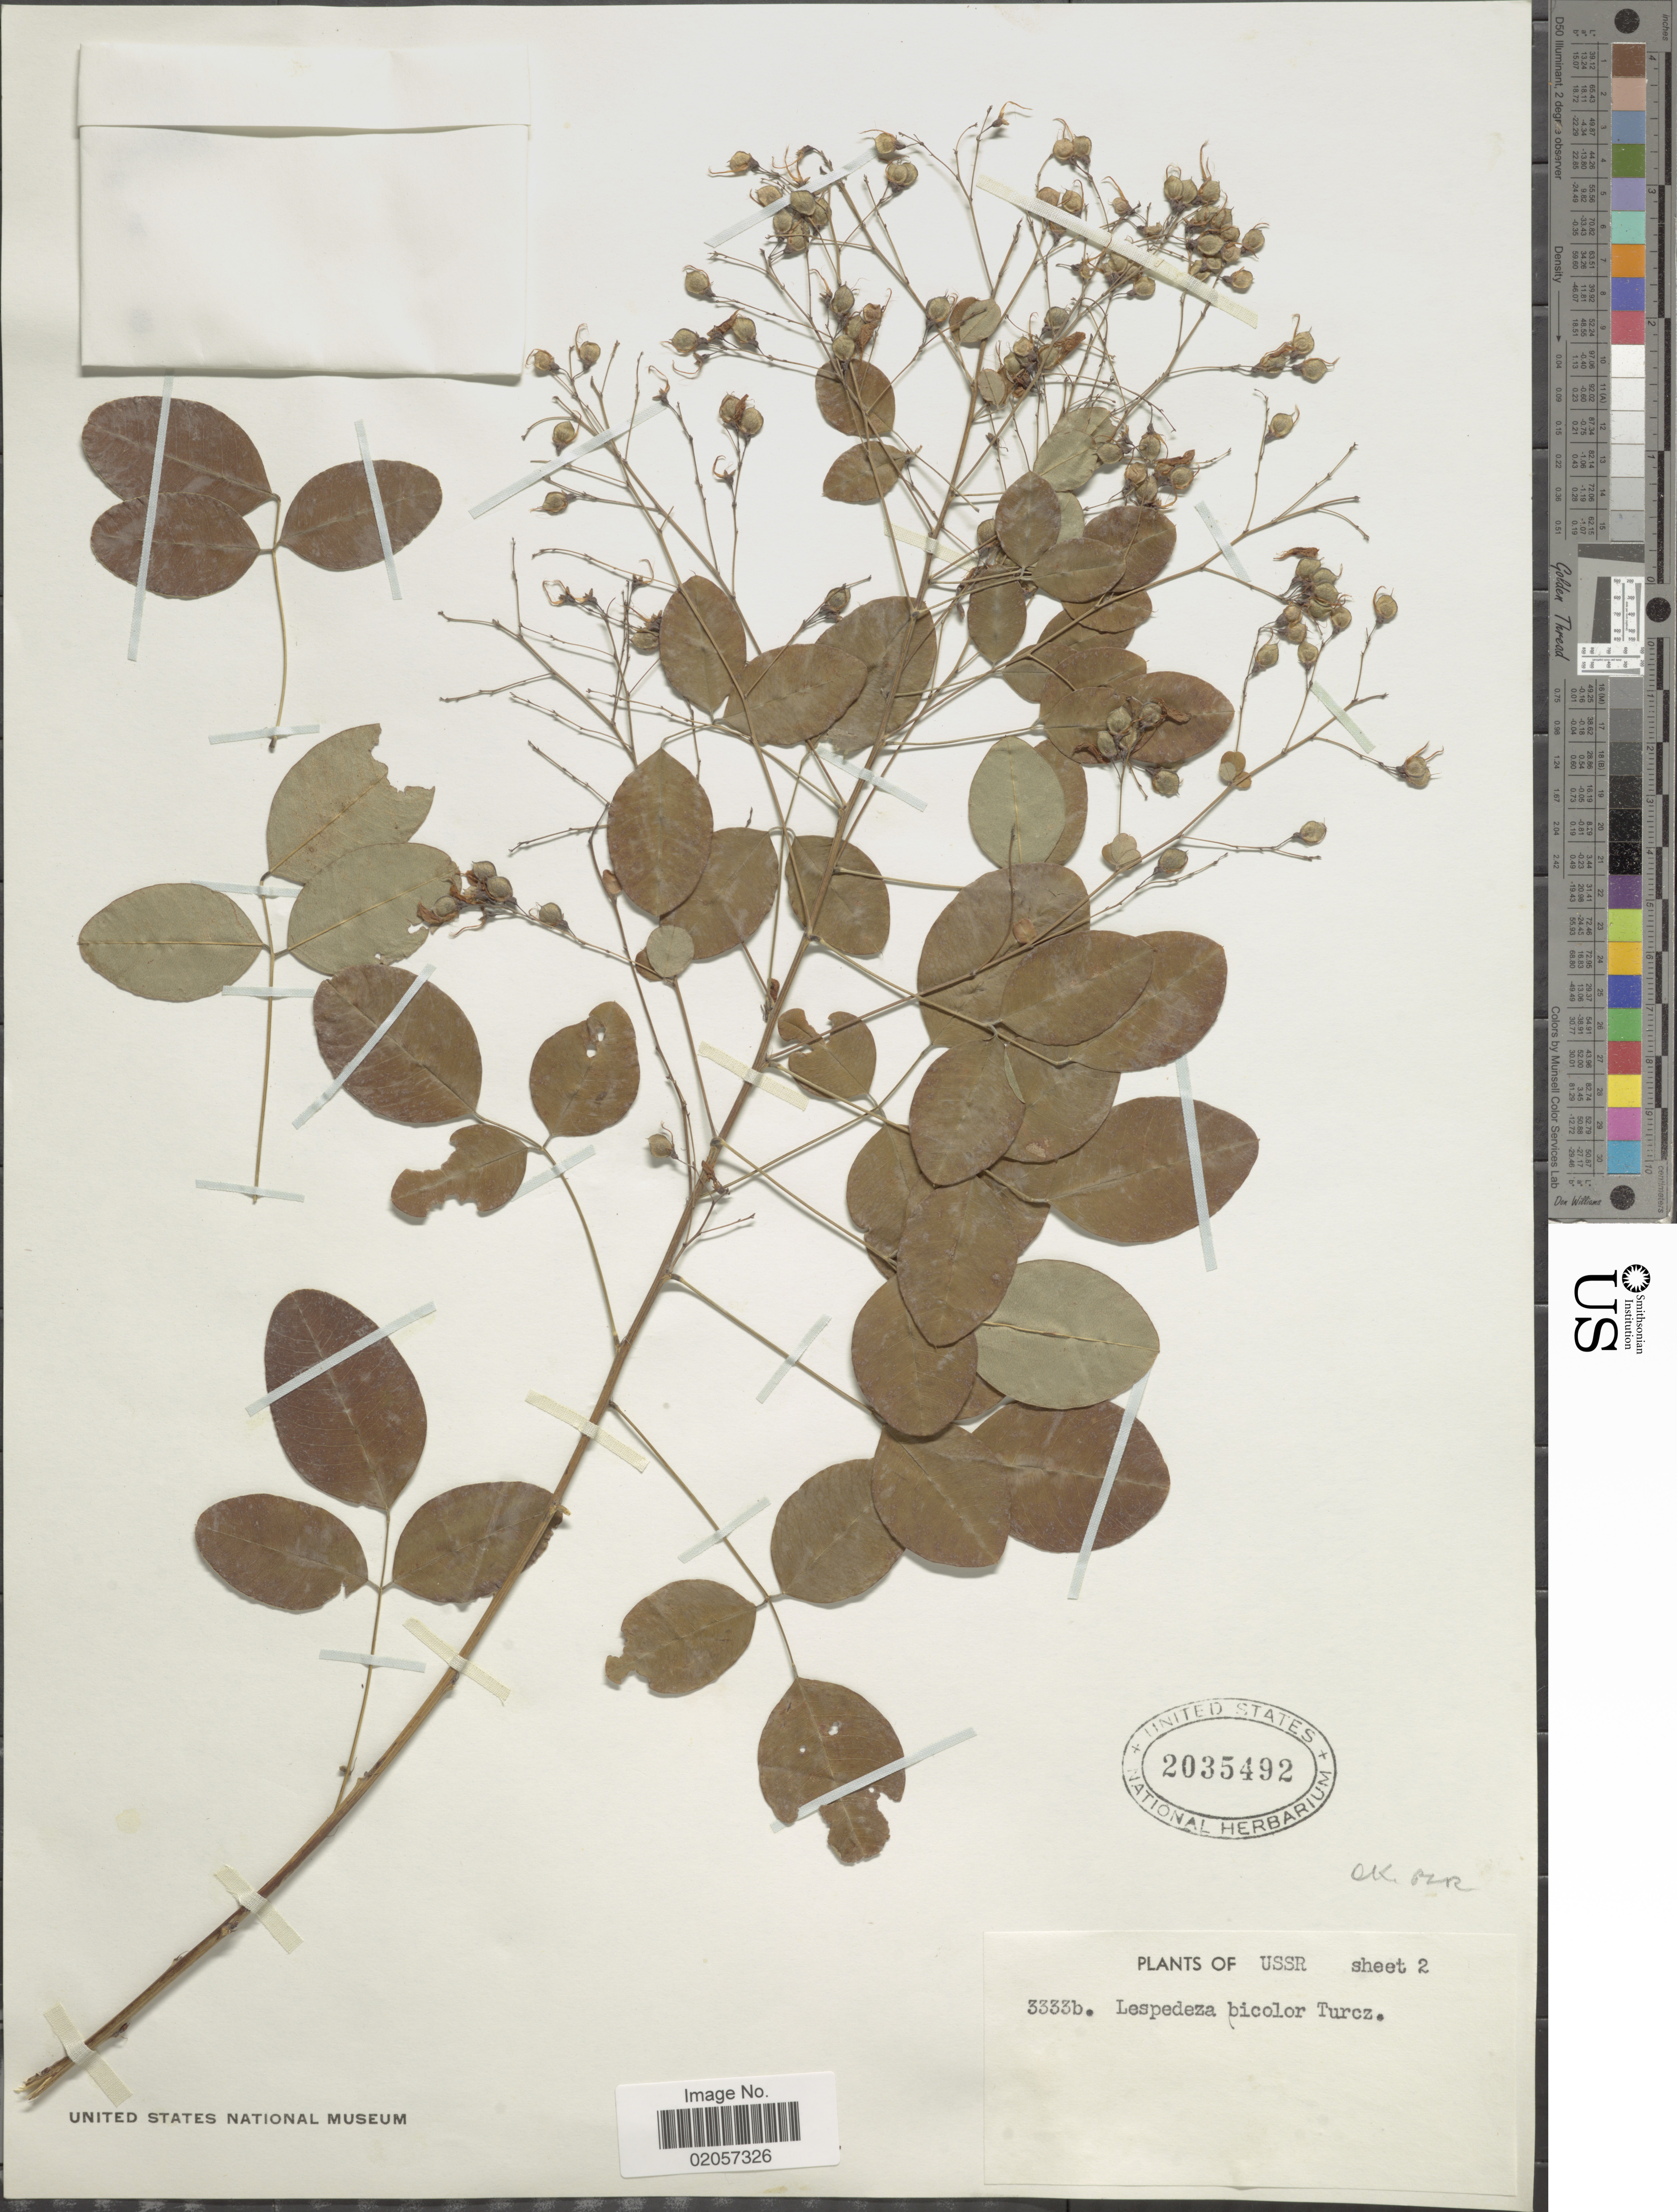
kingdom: Plantae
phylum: Tracheophyta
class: Magnoliopsida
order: Fabales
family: Fabaceae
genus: Lespedeza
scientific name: Lespedeza bicolor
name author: Turcz.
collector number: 3333b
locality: USSR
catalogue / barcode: US 2035492